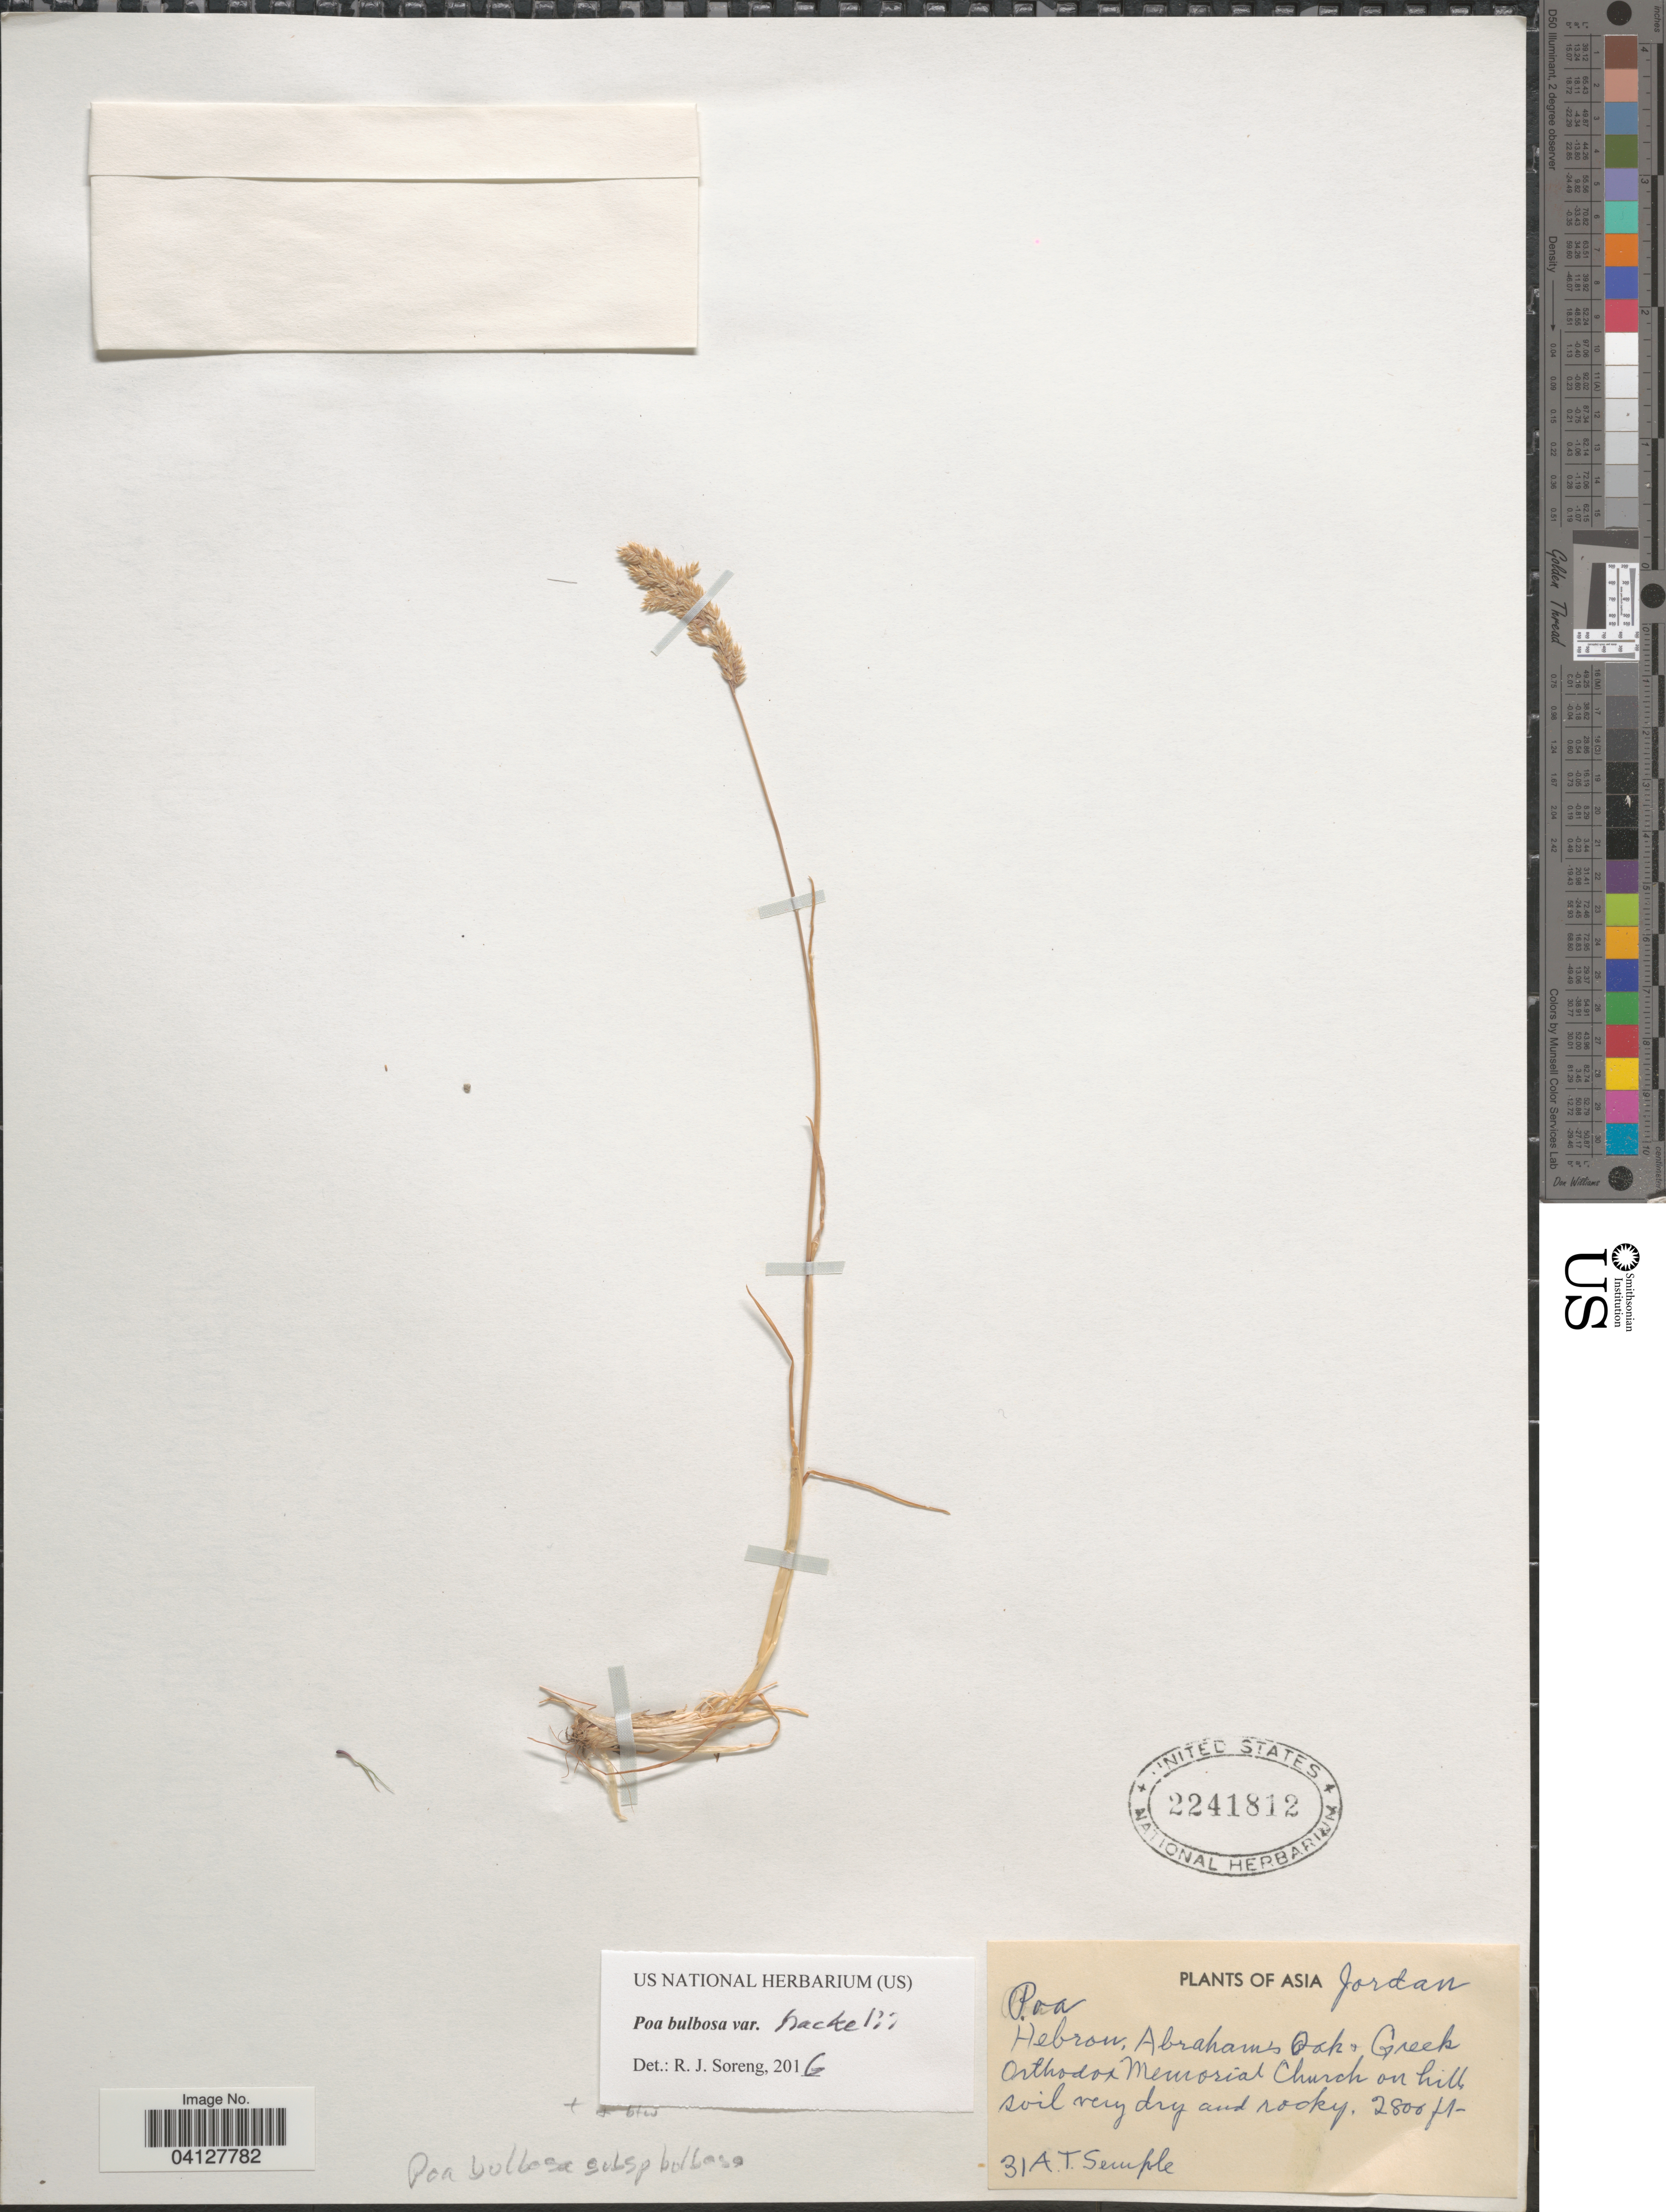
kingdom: Plantae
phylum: Tracheophyta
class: Liliopsida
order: Poales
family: Poaceae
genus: Poa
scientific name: Poa iconia var. pelasgis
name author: (H. Scholz) Soreng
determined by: Soreng, Robert J., Research Associate (BOT), Smithsonian Institution - National Museum of Natural History (UNITED STATES)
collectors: A. Semple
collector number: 31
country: Jordan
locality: Hebron, Abrahams Oak & Creek Orthodox Memorial Church on hill.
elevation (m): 853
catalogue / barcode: US 2241812